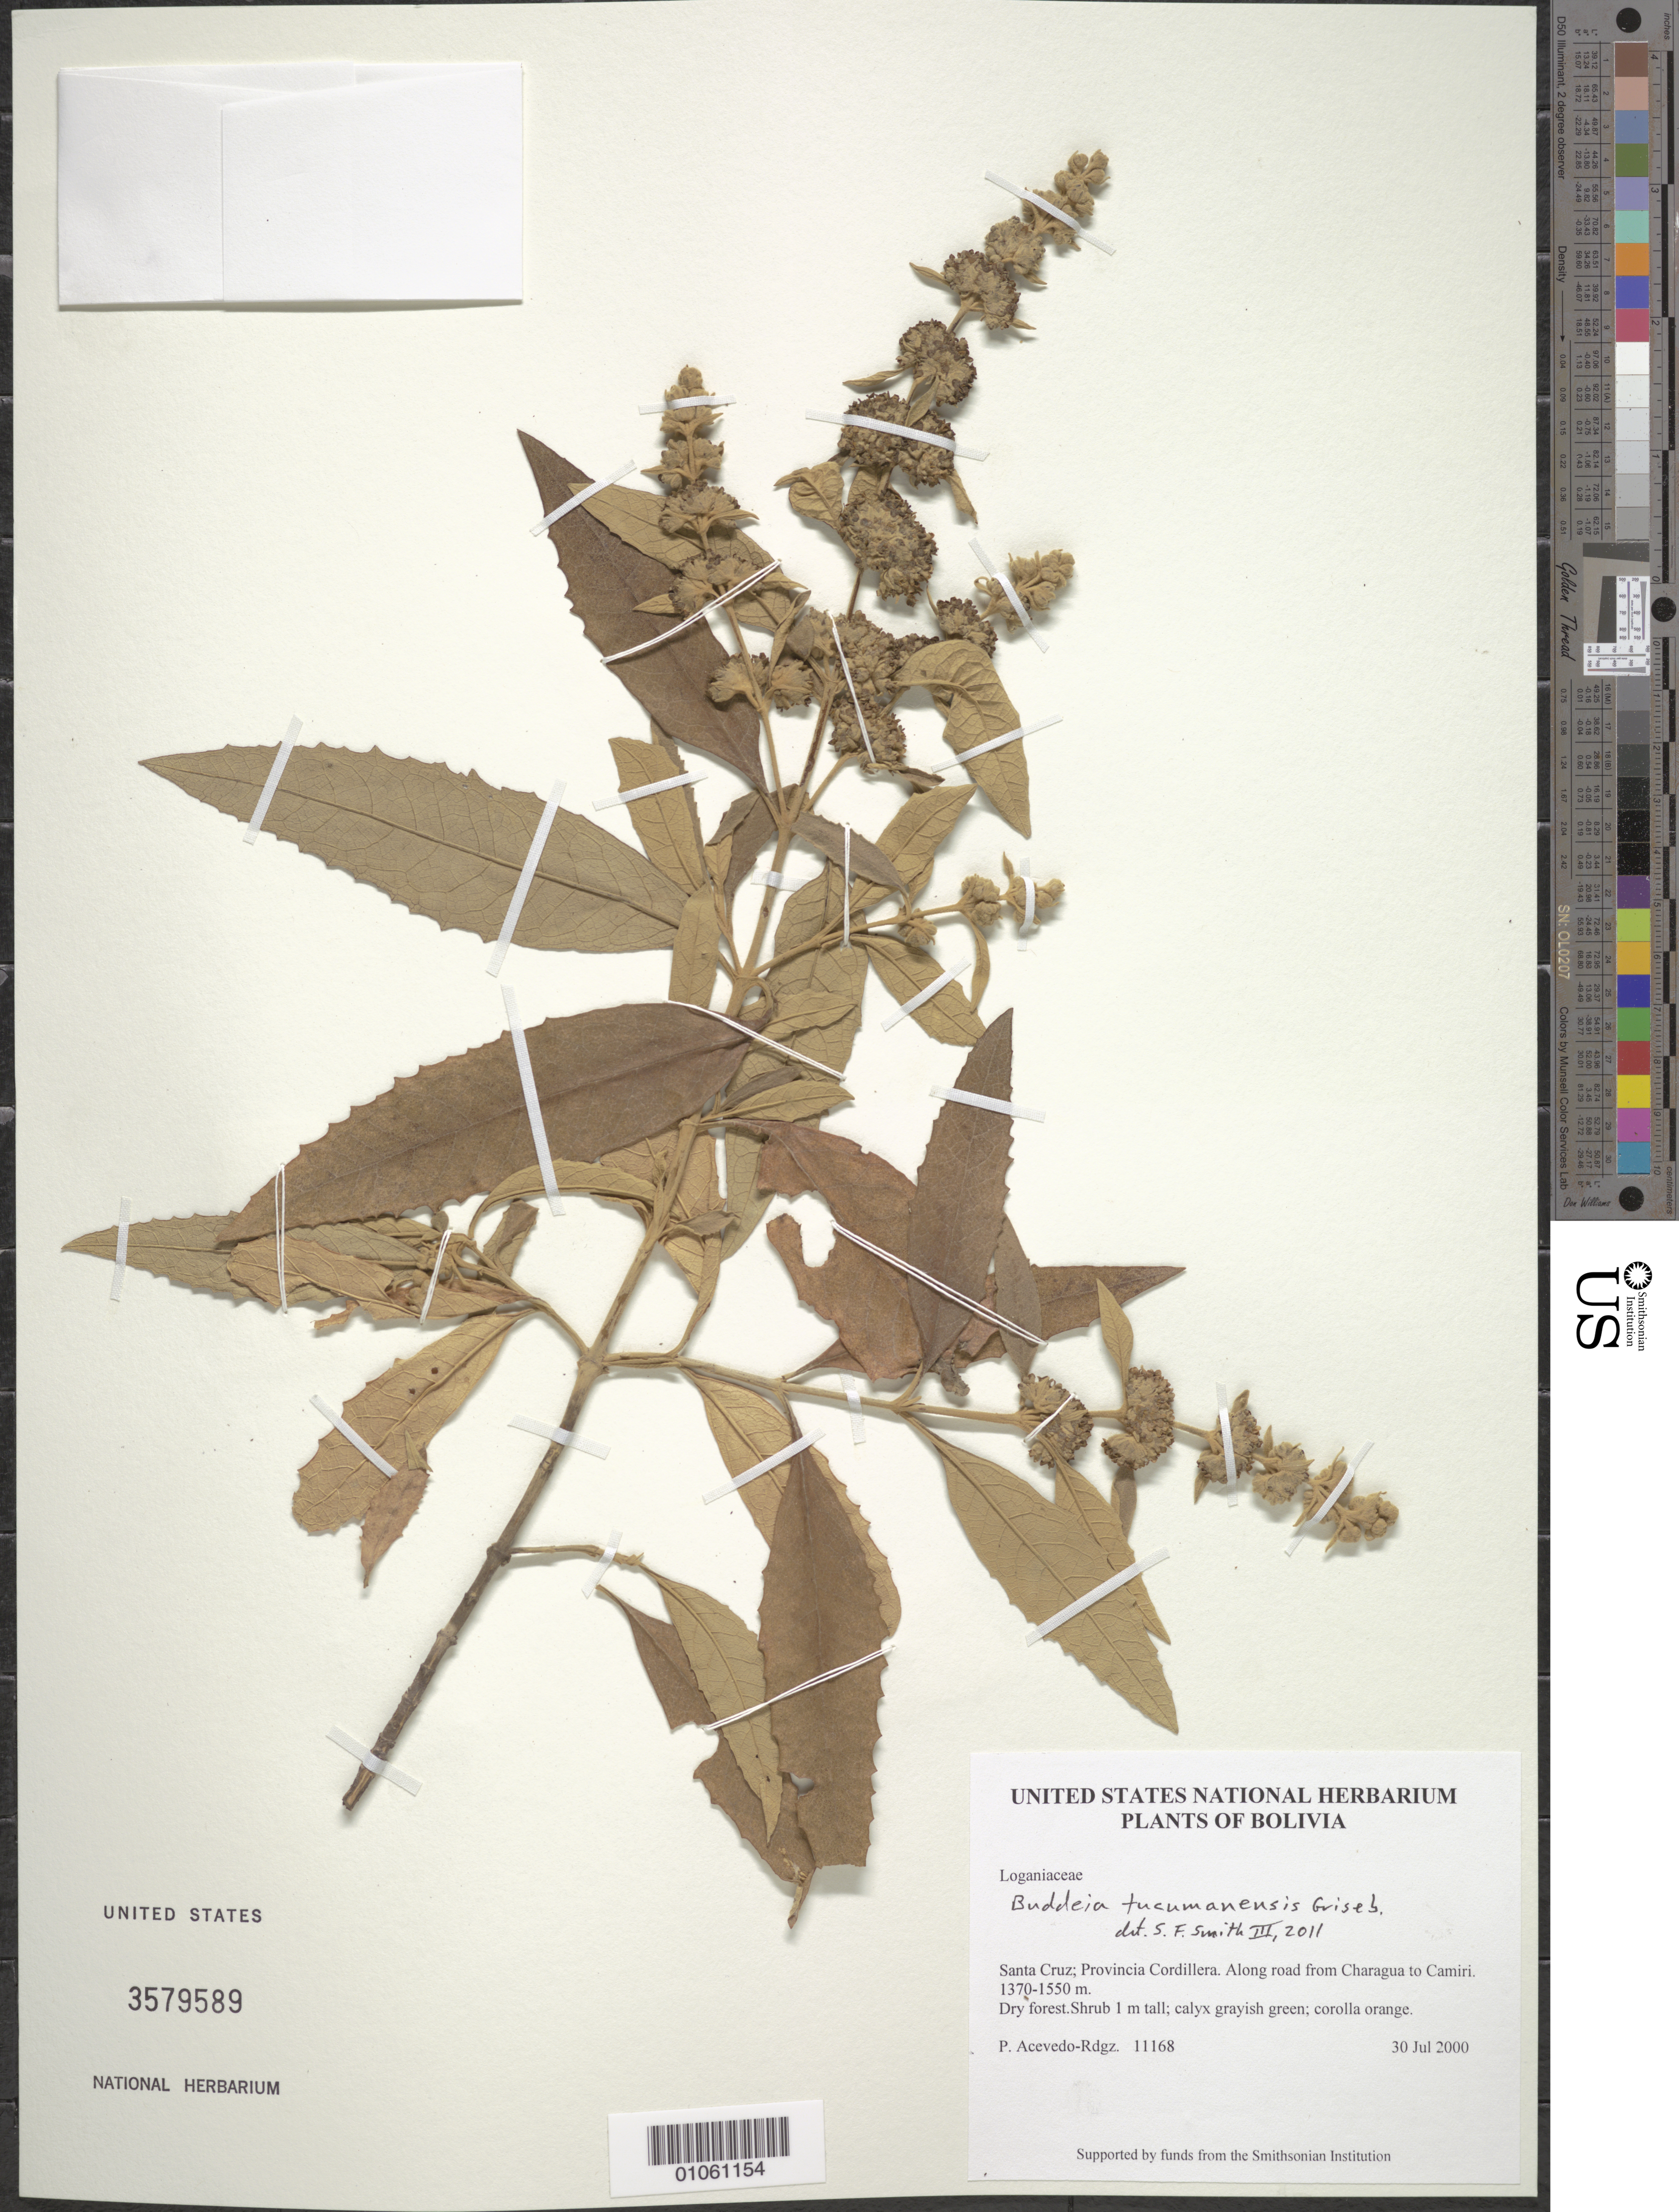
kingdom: Plantae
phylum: Tracheophyta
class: Magnoliopsida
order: Lamiales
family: Scrophulariaceae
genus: Buddleja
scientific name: Buddleja tucumanensis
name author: Griseb.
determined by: Smith, Stephen F., (US), NMNH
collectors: P. Acevedo-Rodr.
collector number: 11168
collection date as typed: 30 Jul 2000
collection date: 2000-07-30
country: Bolivia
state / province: Santa Cruz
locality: Santa Cruz; Provincia Cordillera. Along road from Charagua to Camiri.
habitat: Dry forest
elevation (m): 1370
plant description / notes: US, NY, MO, K, F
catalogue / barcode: US 3579589